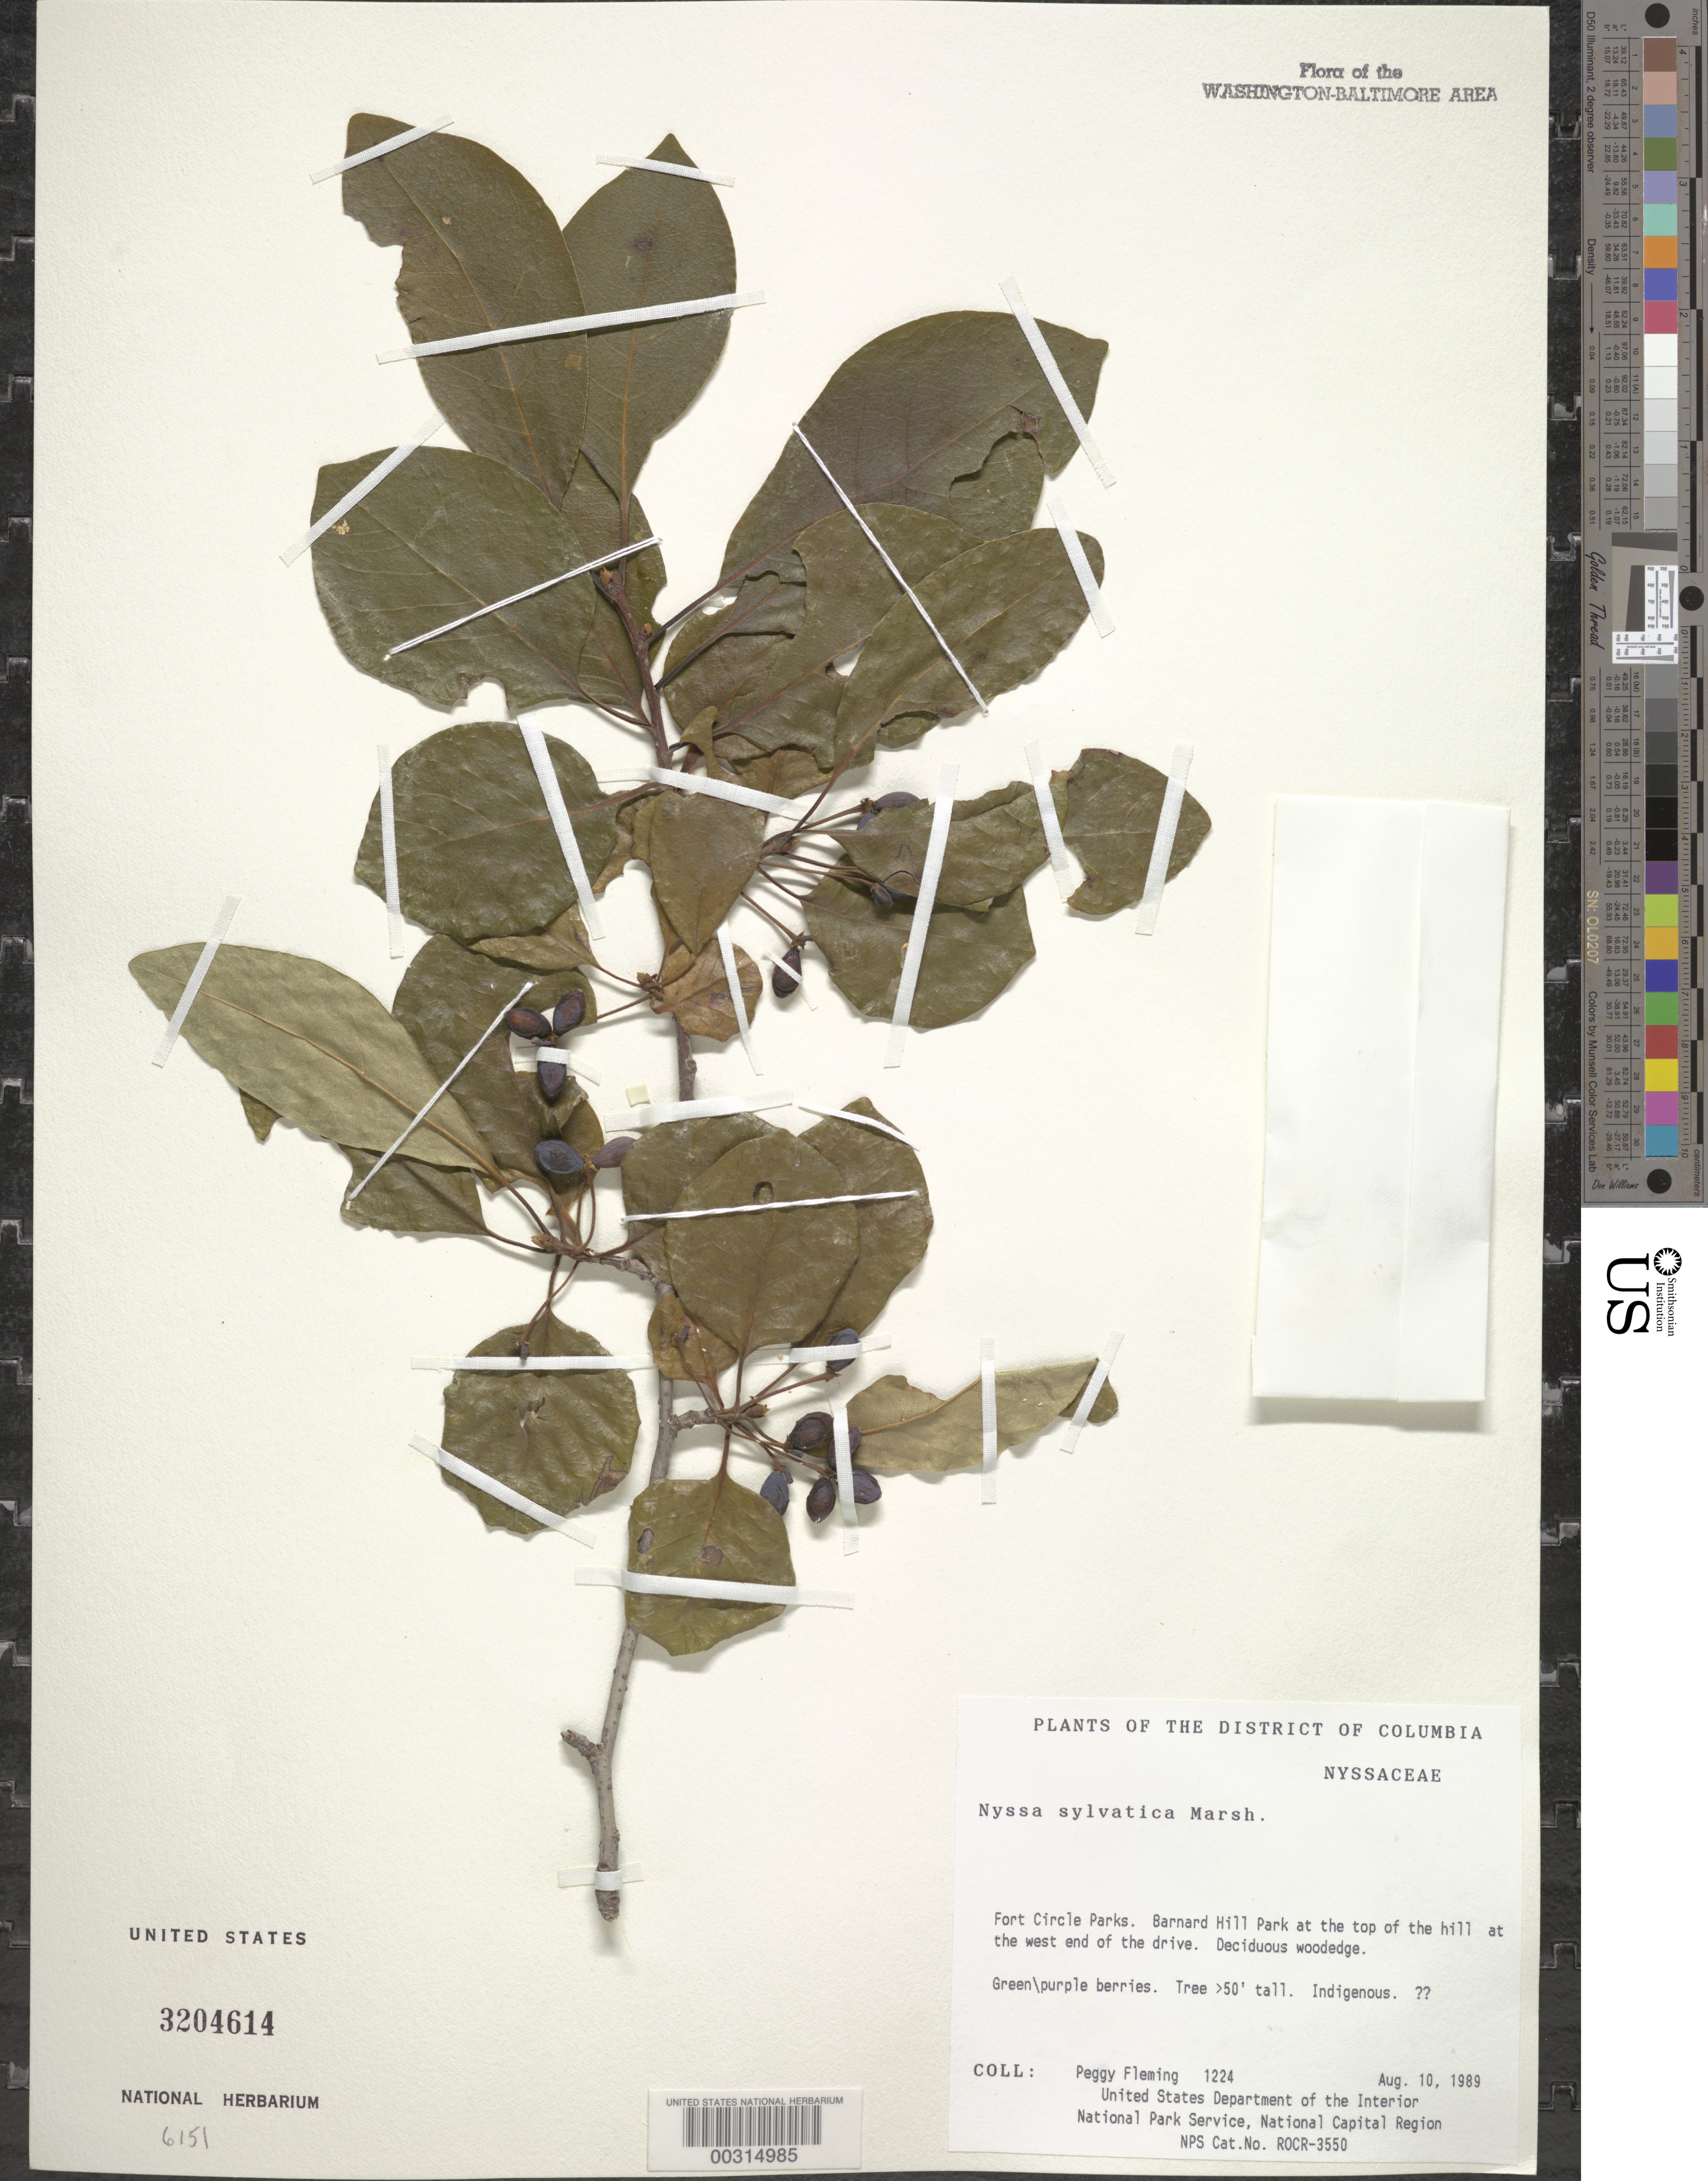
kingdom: Plantae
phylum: Tracheophyta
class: Magnoliopsida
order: Cornales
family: Nyssaceae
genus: Nyssa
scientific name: Nyssa sylvatica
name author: Marshall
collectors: P. Fleming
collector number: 1224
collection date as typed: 10 Aug 1989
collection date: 1989-08-10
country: United States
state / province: District of Columbia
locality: Fort Circle Parks, Barnard Hill Park W end of Drive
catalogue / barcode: US 3204614